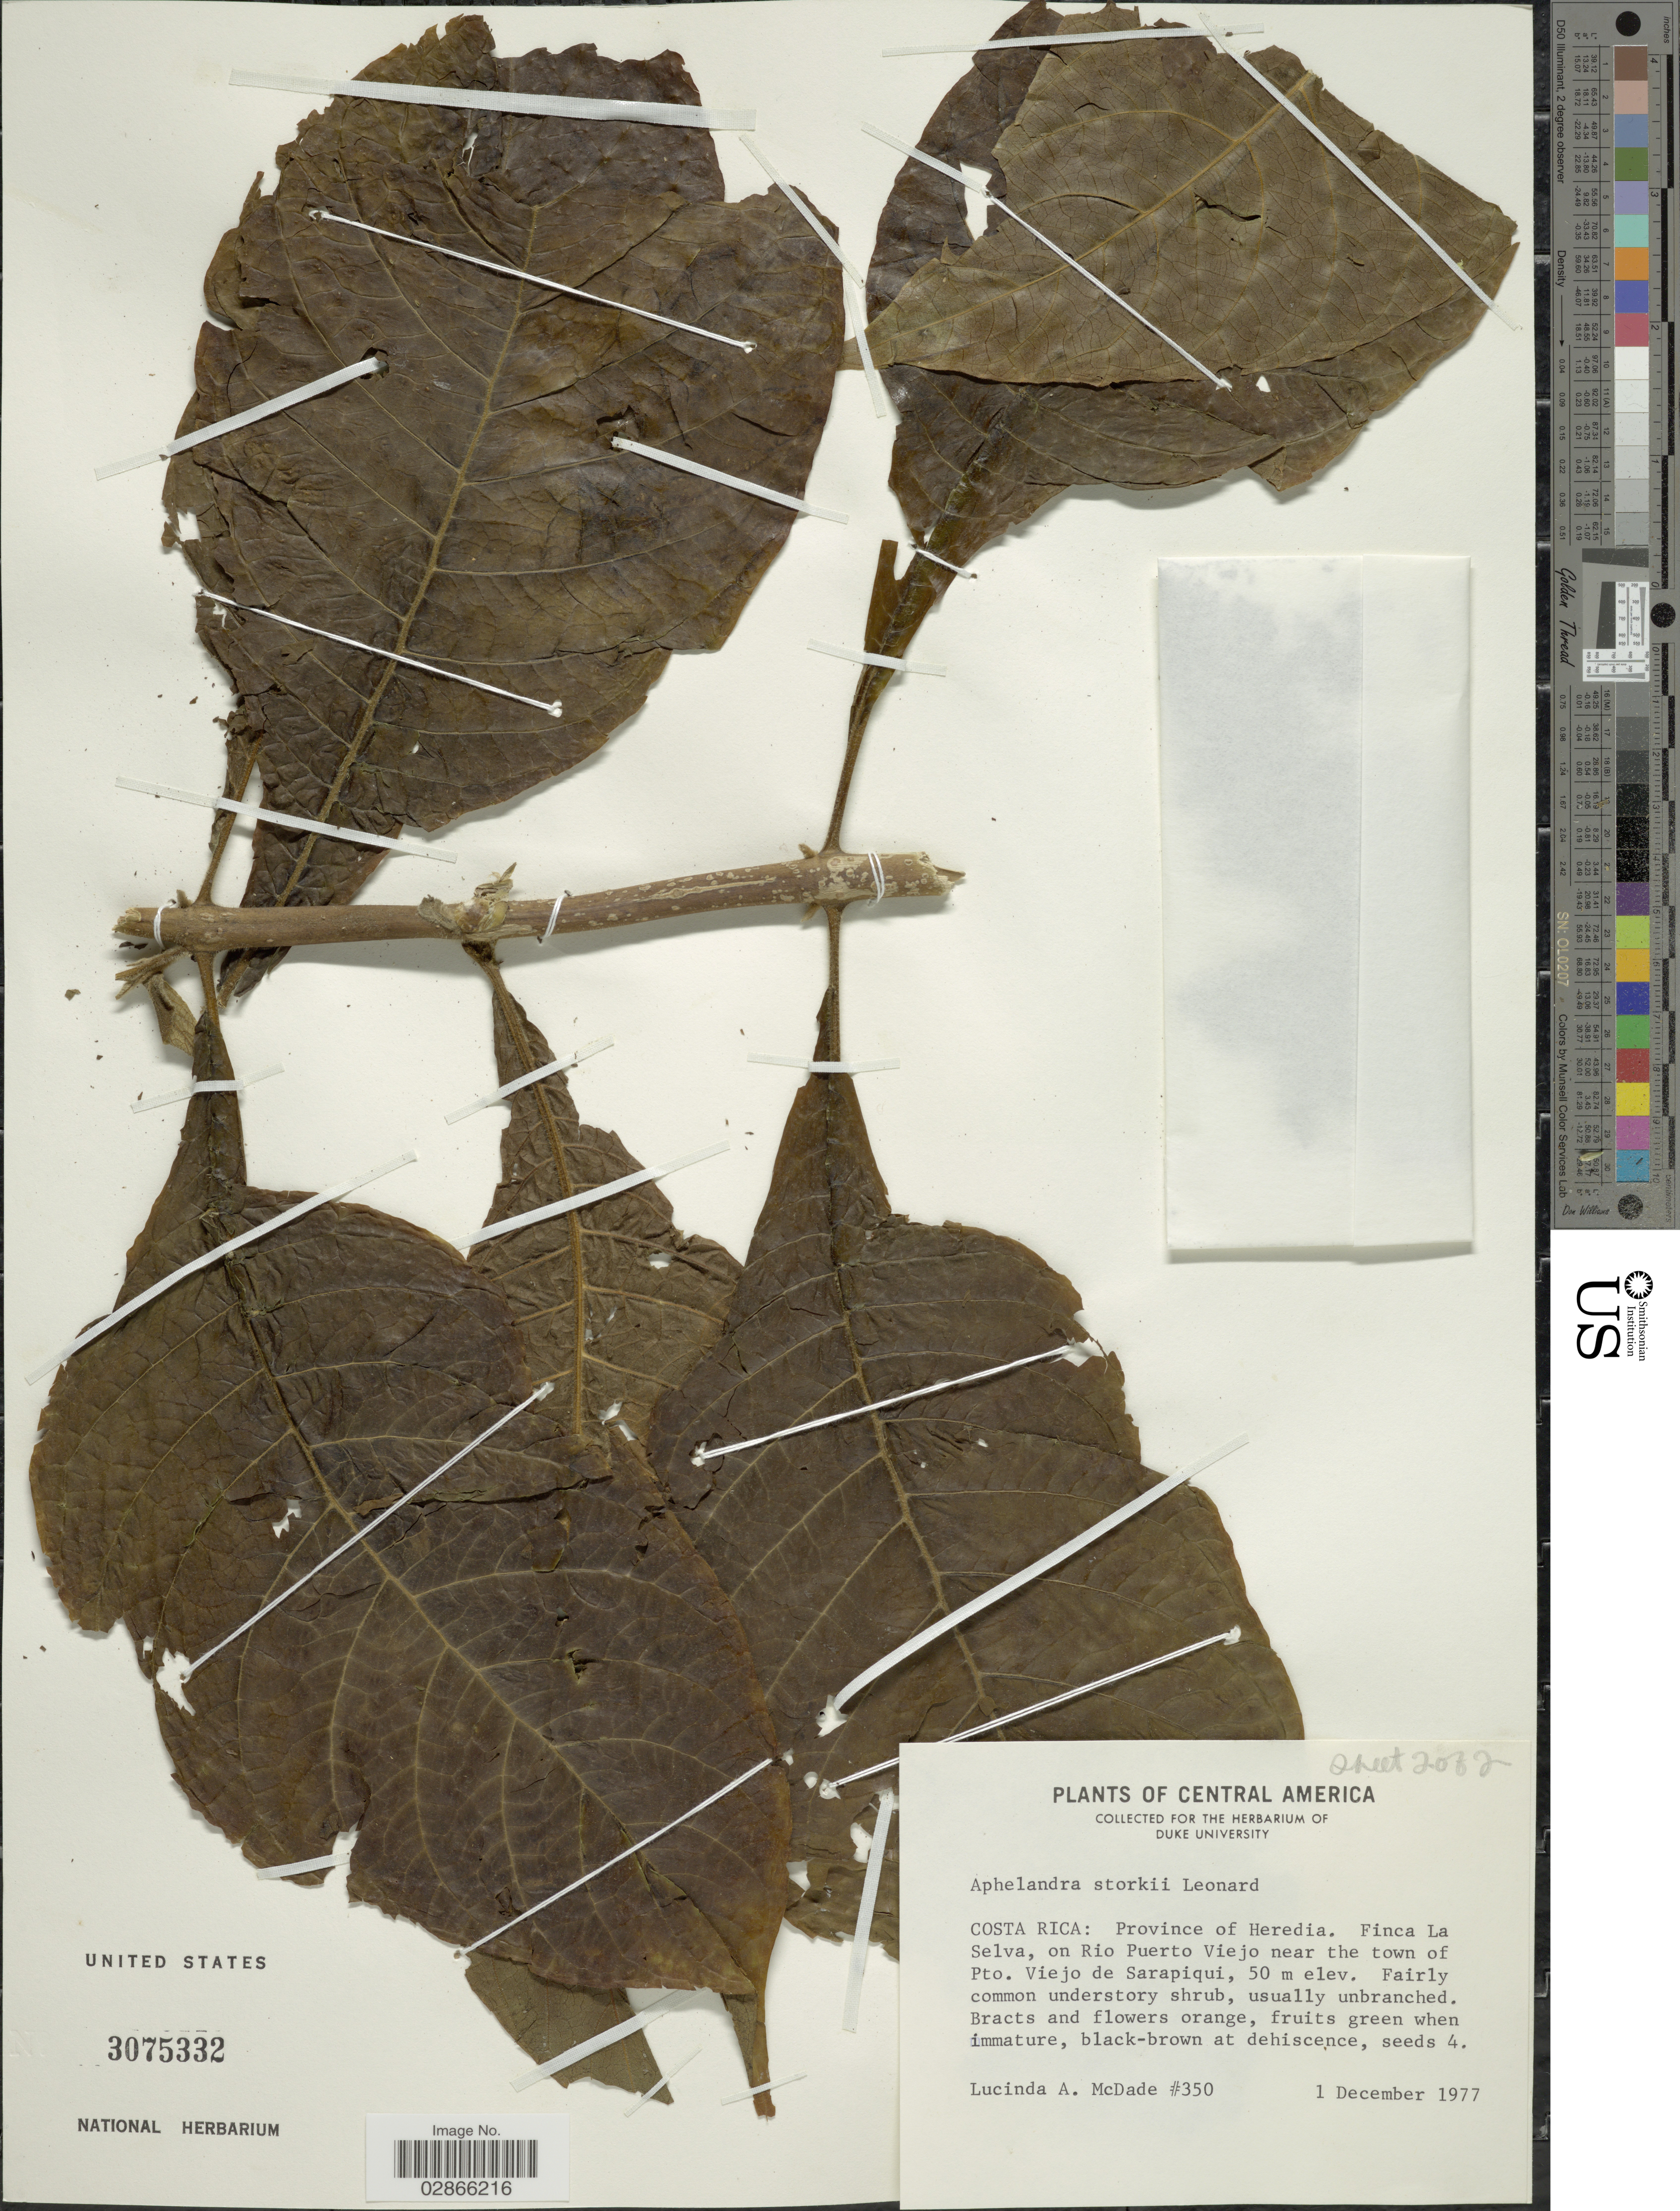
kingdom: Plantae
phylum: Tracheophyta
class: Magnoliopsida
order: Lamiales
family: Acanthaceae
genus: Aphelandra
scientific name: Aphelandra storkii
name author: Leonard in Standl.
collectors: L. McDade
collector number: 350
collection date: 1977-12-01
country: Costa Rica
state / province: Heredia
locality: Finca La Selva, on Rio Puerto Viejo near the town of Pto. Viejo de Sarapiqui.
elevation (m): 50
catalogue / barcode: US 3075332